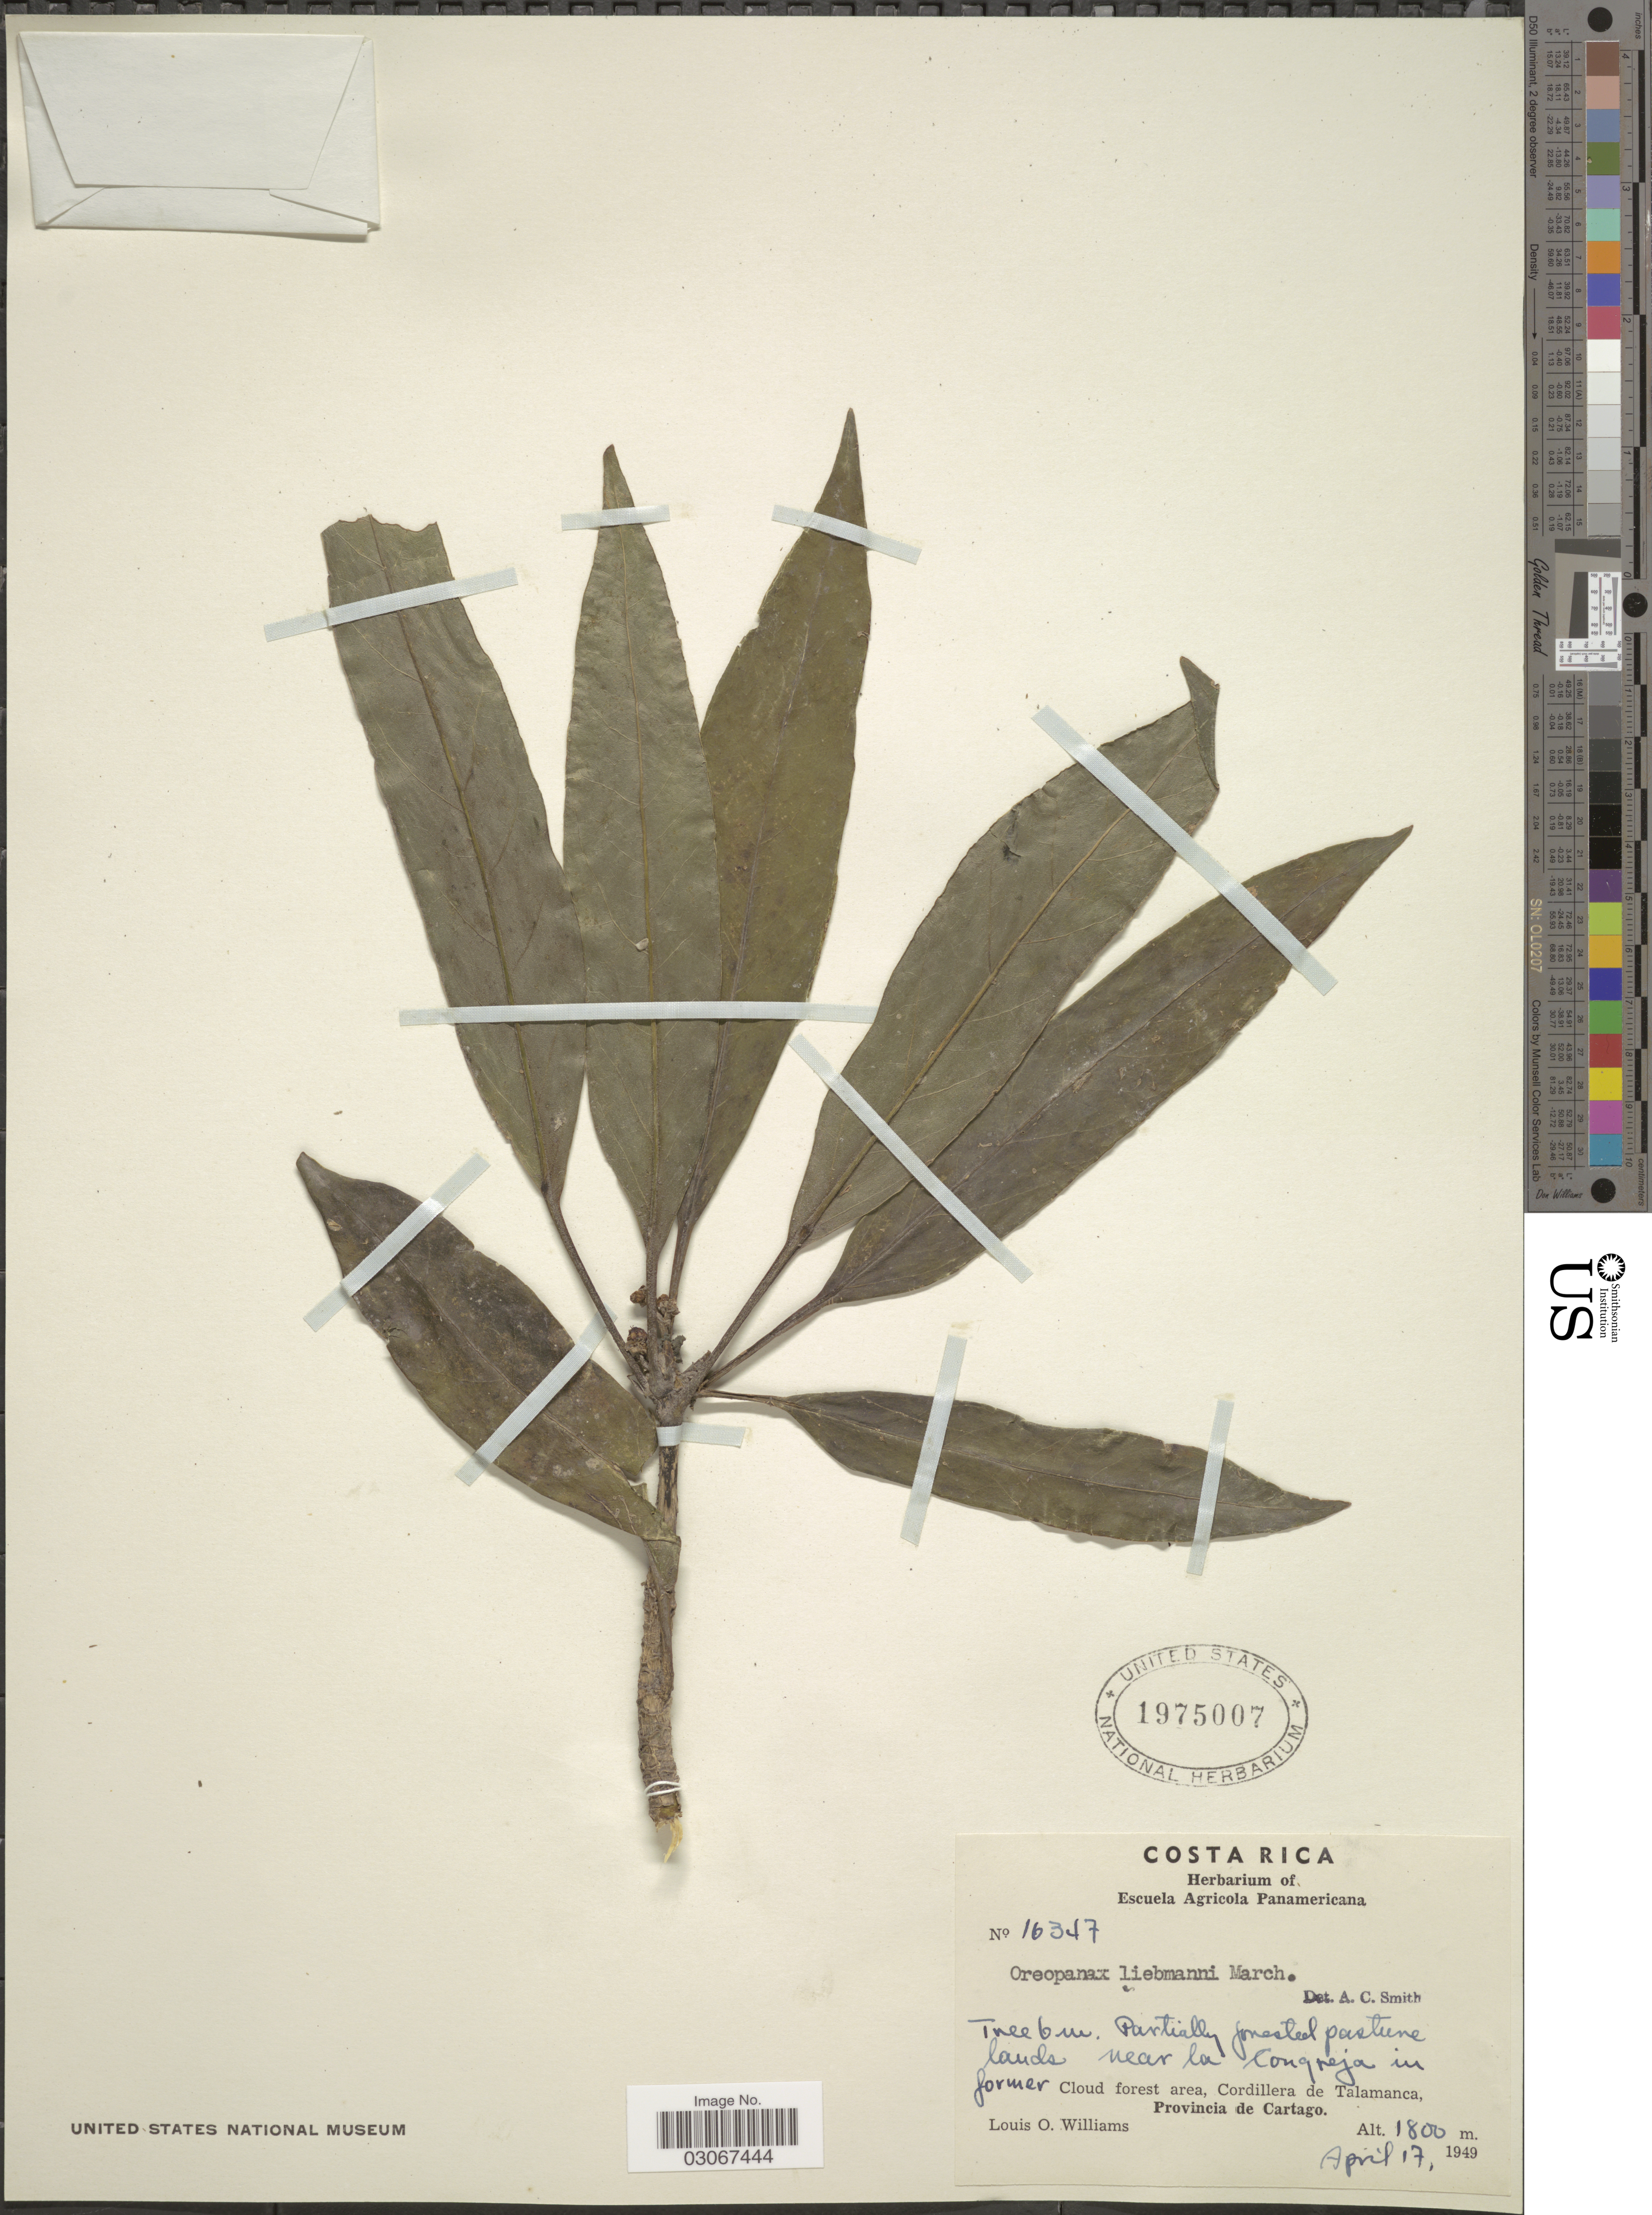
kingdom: Plantae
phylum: Tracheophyta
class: Magnoliopsida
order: Apiales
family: Araliaceae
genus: Oreopanax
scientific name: Oreopanax liebmannii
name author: Marchal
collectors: L. O. Williams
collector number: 16347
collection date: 1949-04-17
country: Costa Rica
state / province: Cartago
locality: Partially forested pasture lands near la Congreja in former. Cloud forest area, Cordillera de Talamanca.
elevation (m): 1800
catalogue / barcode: US 1975007